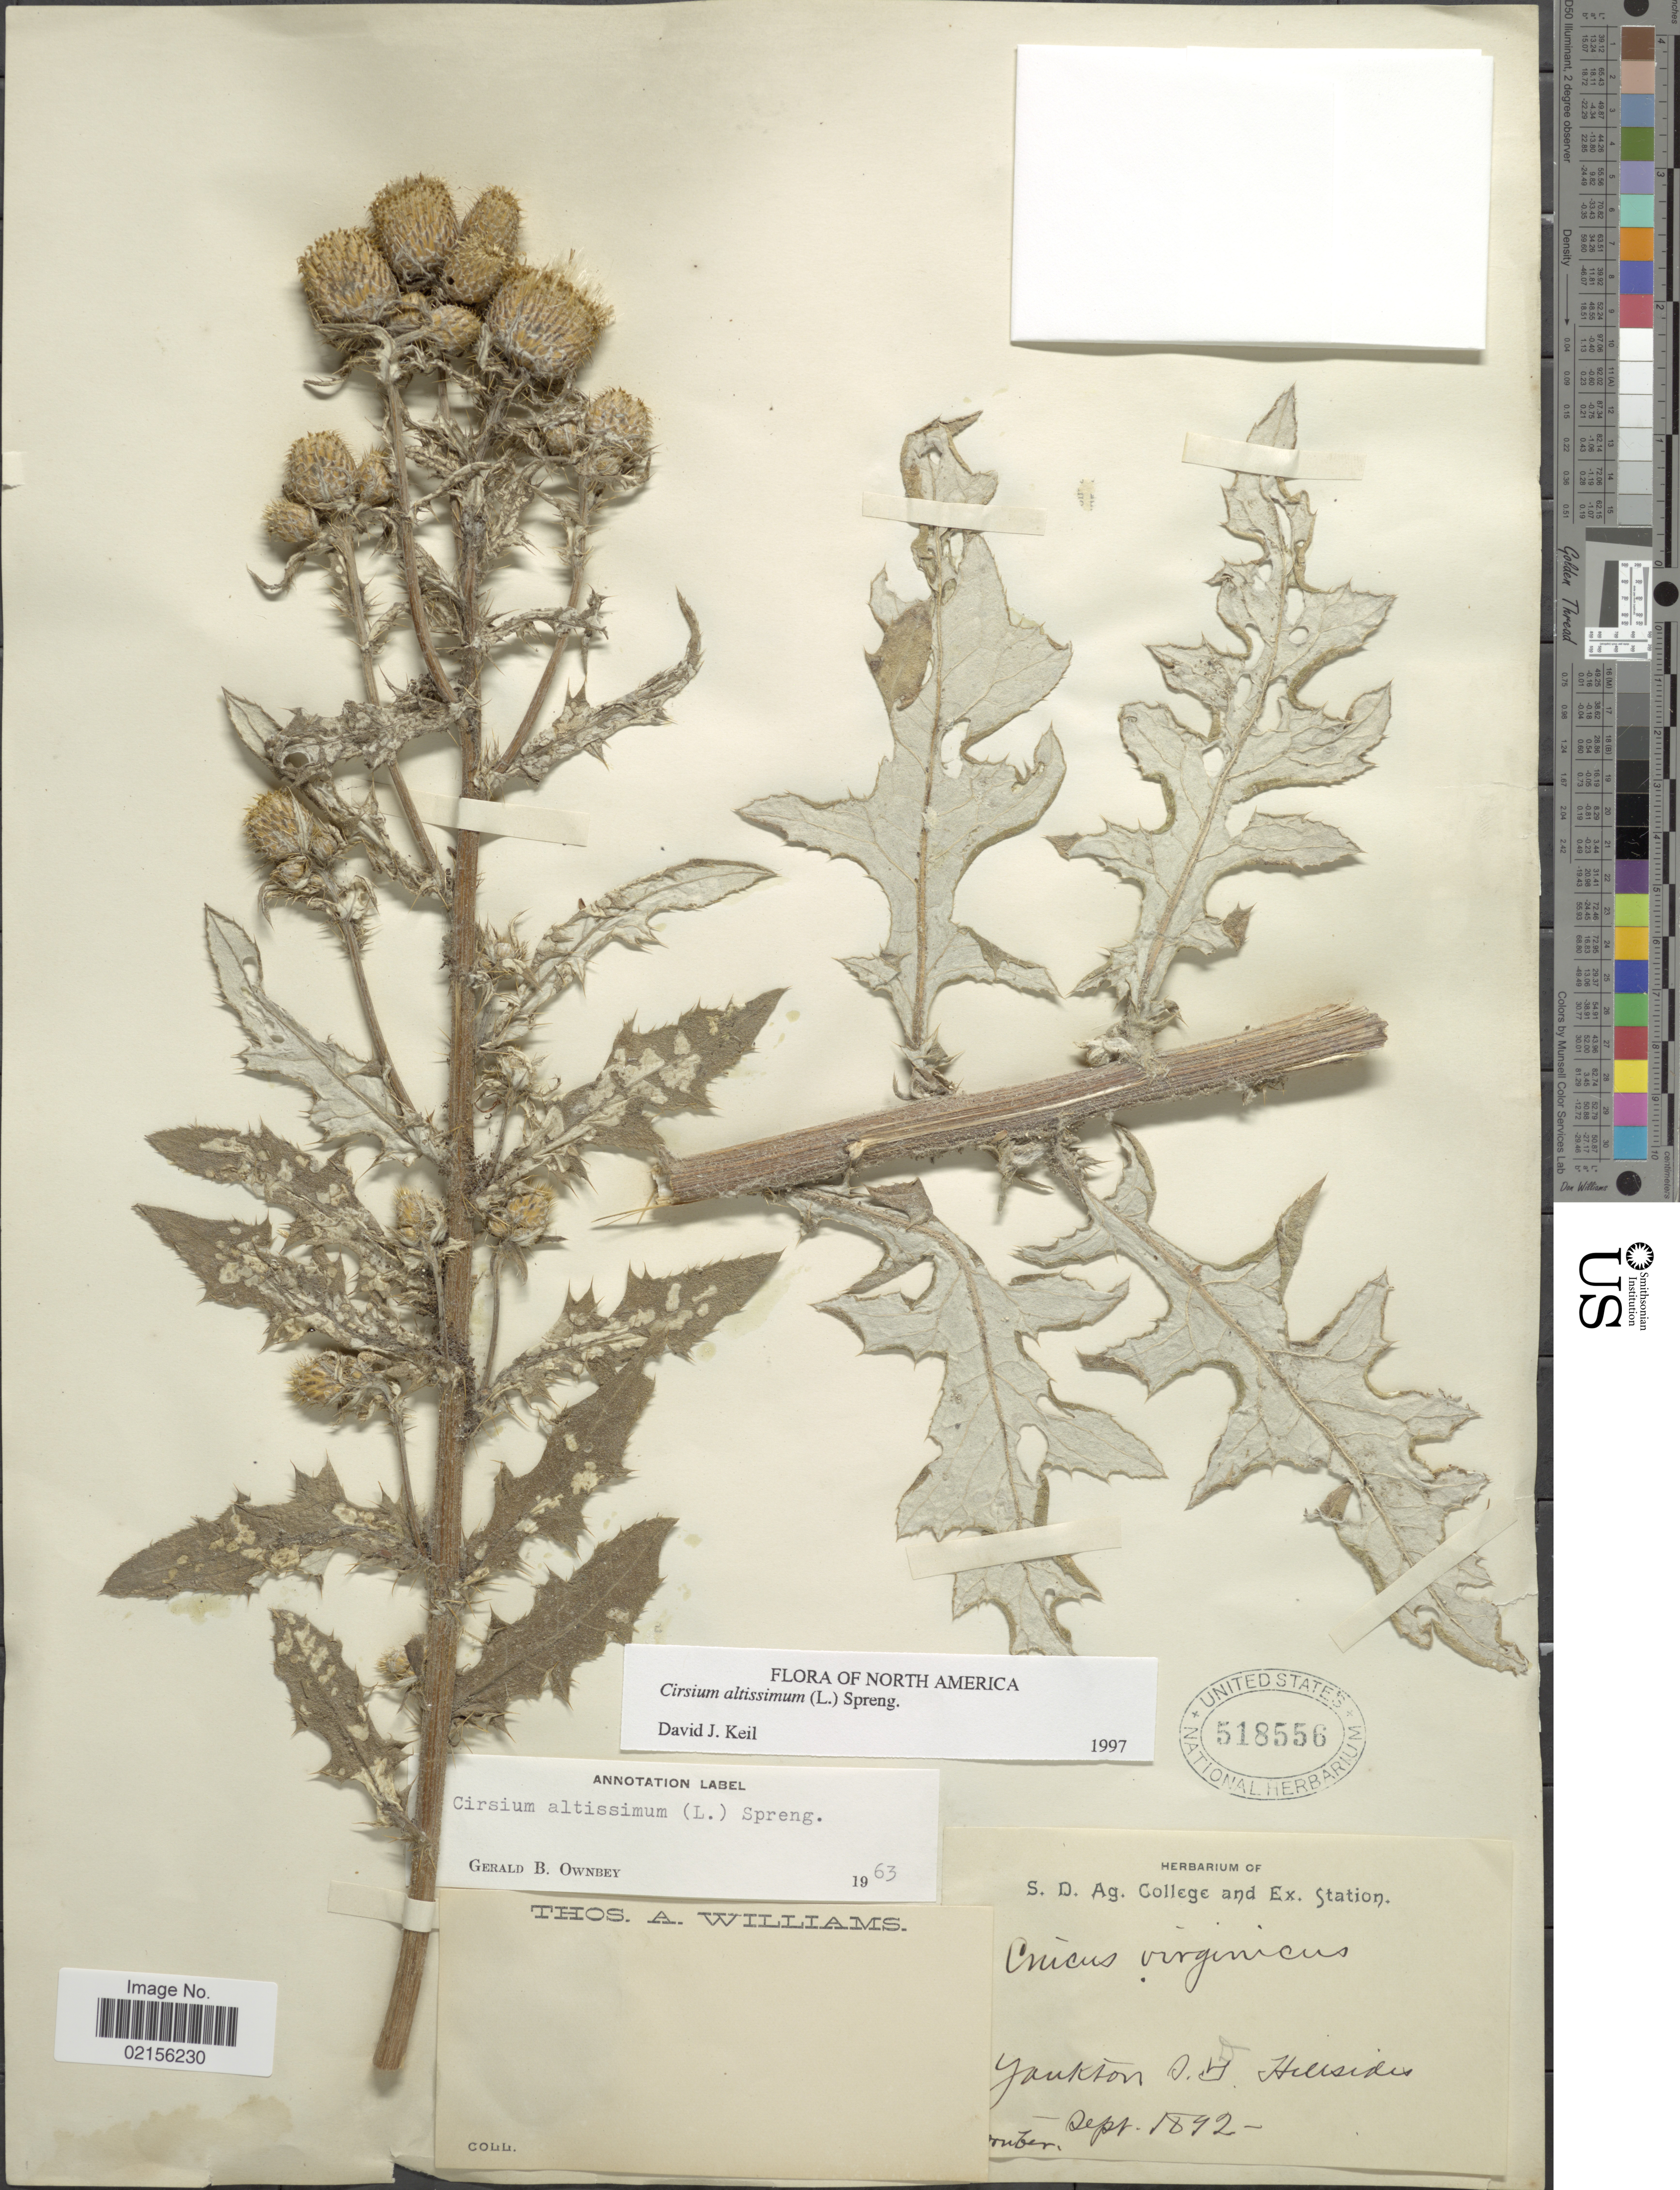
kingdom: Plantae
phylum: Tracheophyta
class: Magnoliopsida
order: Asterales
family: Asteraceae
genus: Cirsium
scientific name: Cirsium altissimum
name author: (L.) Spreng.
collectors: T. A. Williams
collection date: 1892-09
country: United States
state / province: South Dakota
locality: Yankton, Hillsides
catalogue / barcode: US 518556